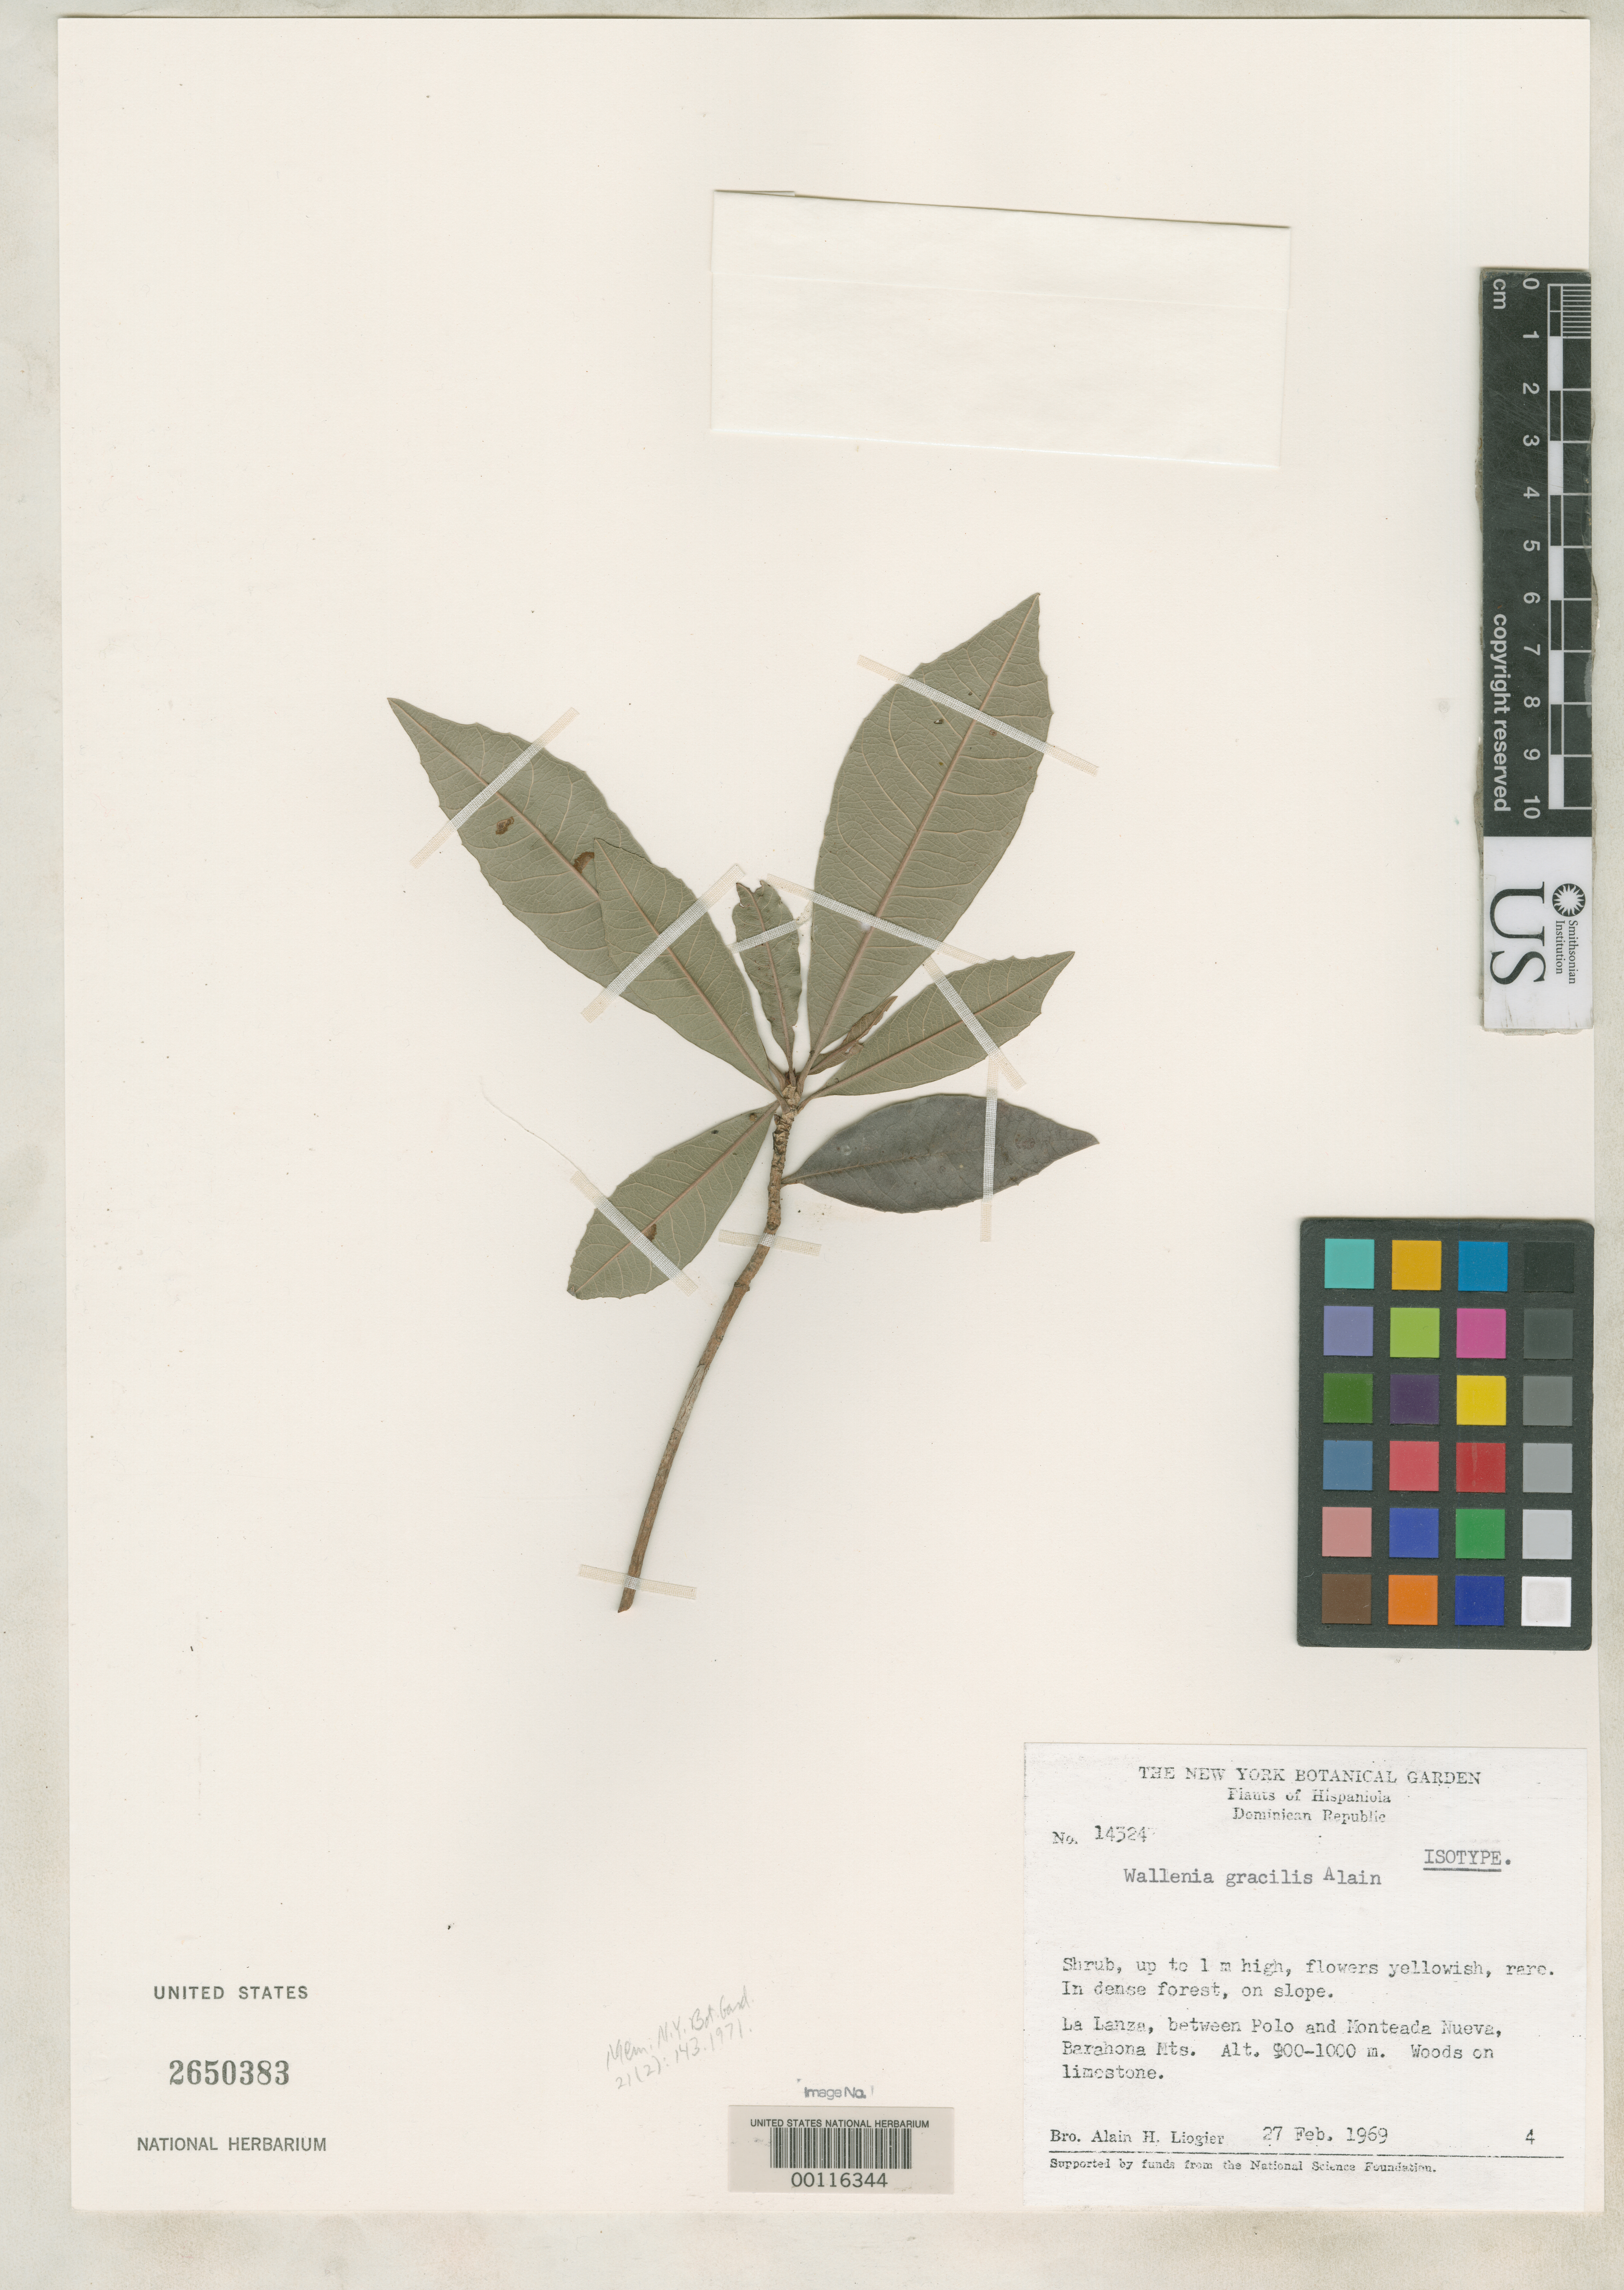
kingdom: Plantae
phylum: Tracheophyta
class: Magnoliopsida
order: Ericales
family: Primulaceae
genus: Wallenia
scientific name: Wallenia gracilis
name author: Alain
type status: Isotype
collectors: A. H. Liogier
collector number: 14324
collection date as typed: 27 Feb 1969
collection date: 1969-02-27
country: Dominican Republic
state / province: Barahona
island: Hispaniola Island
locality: Lalanza, between Polo and Monteada Nueva, Barahona Mountains.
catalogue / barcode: US 2650383